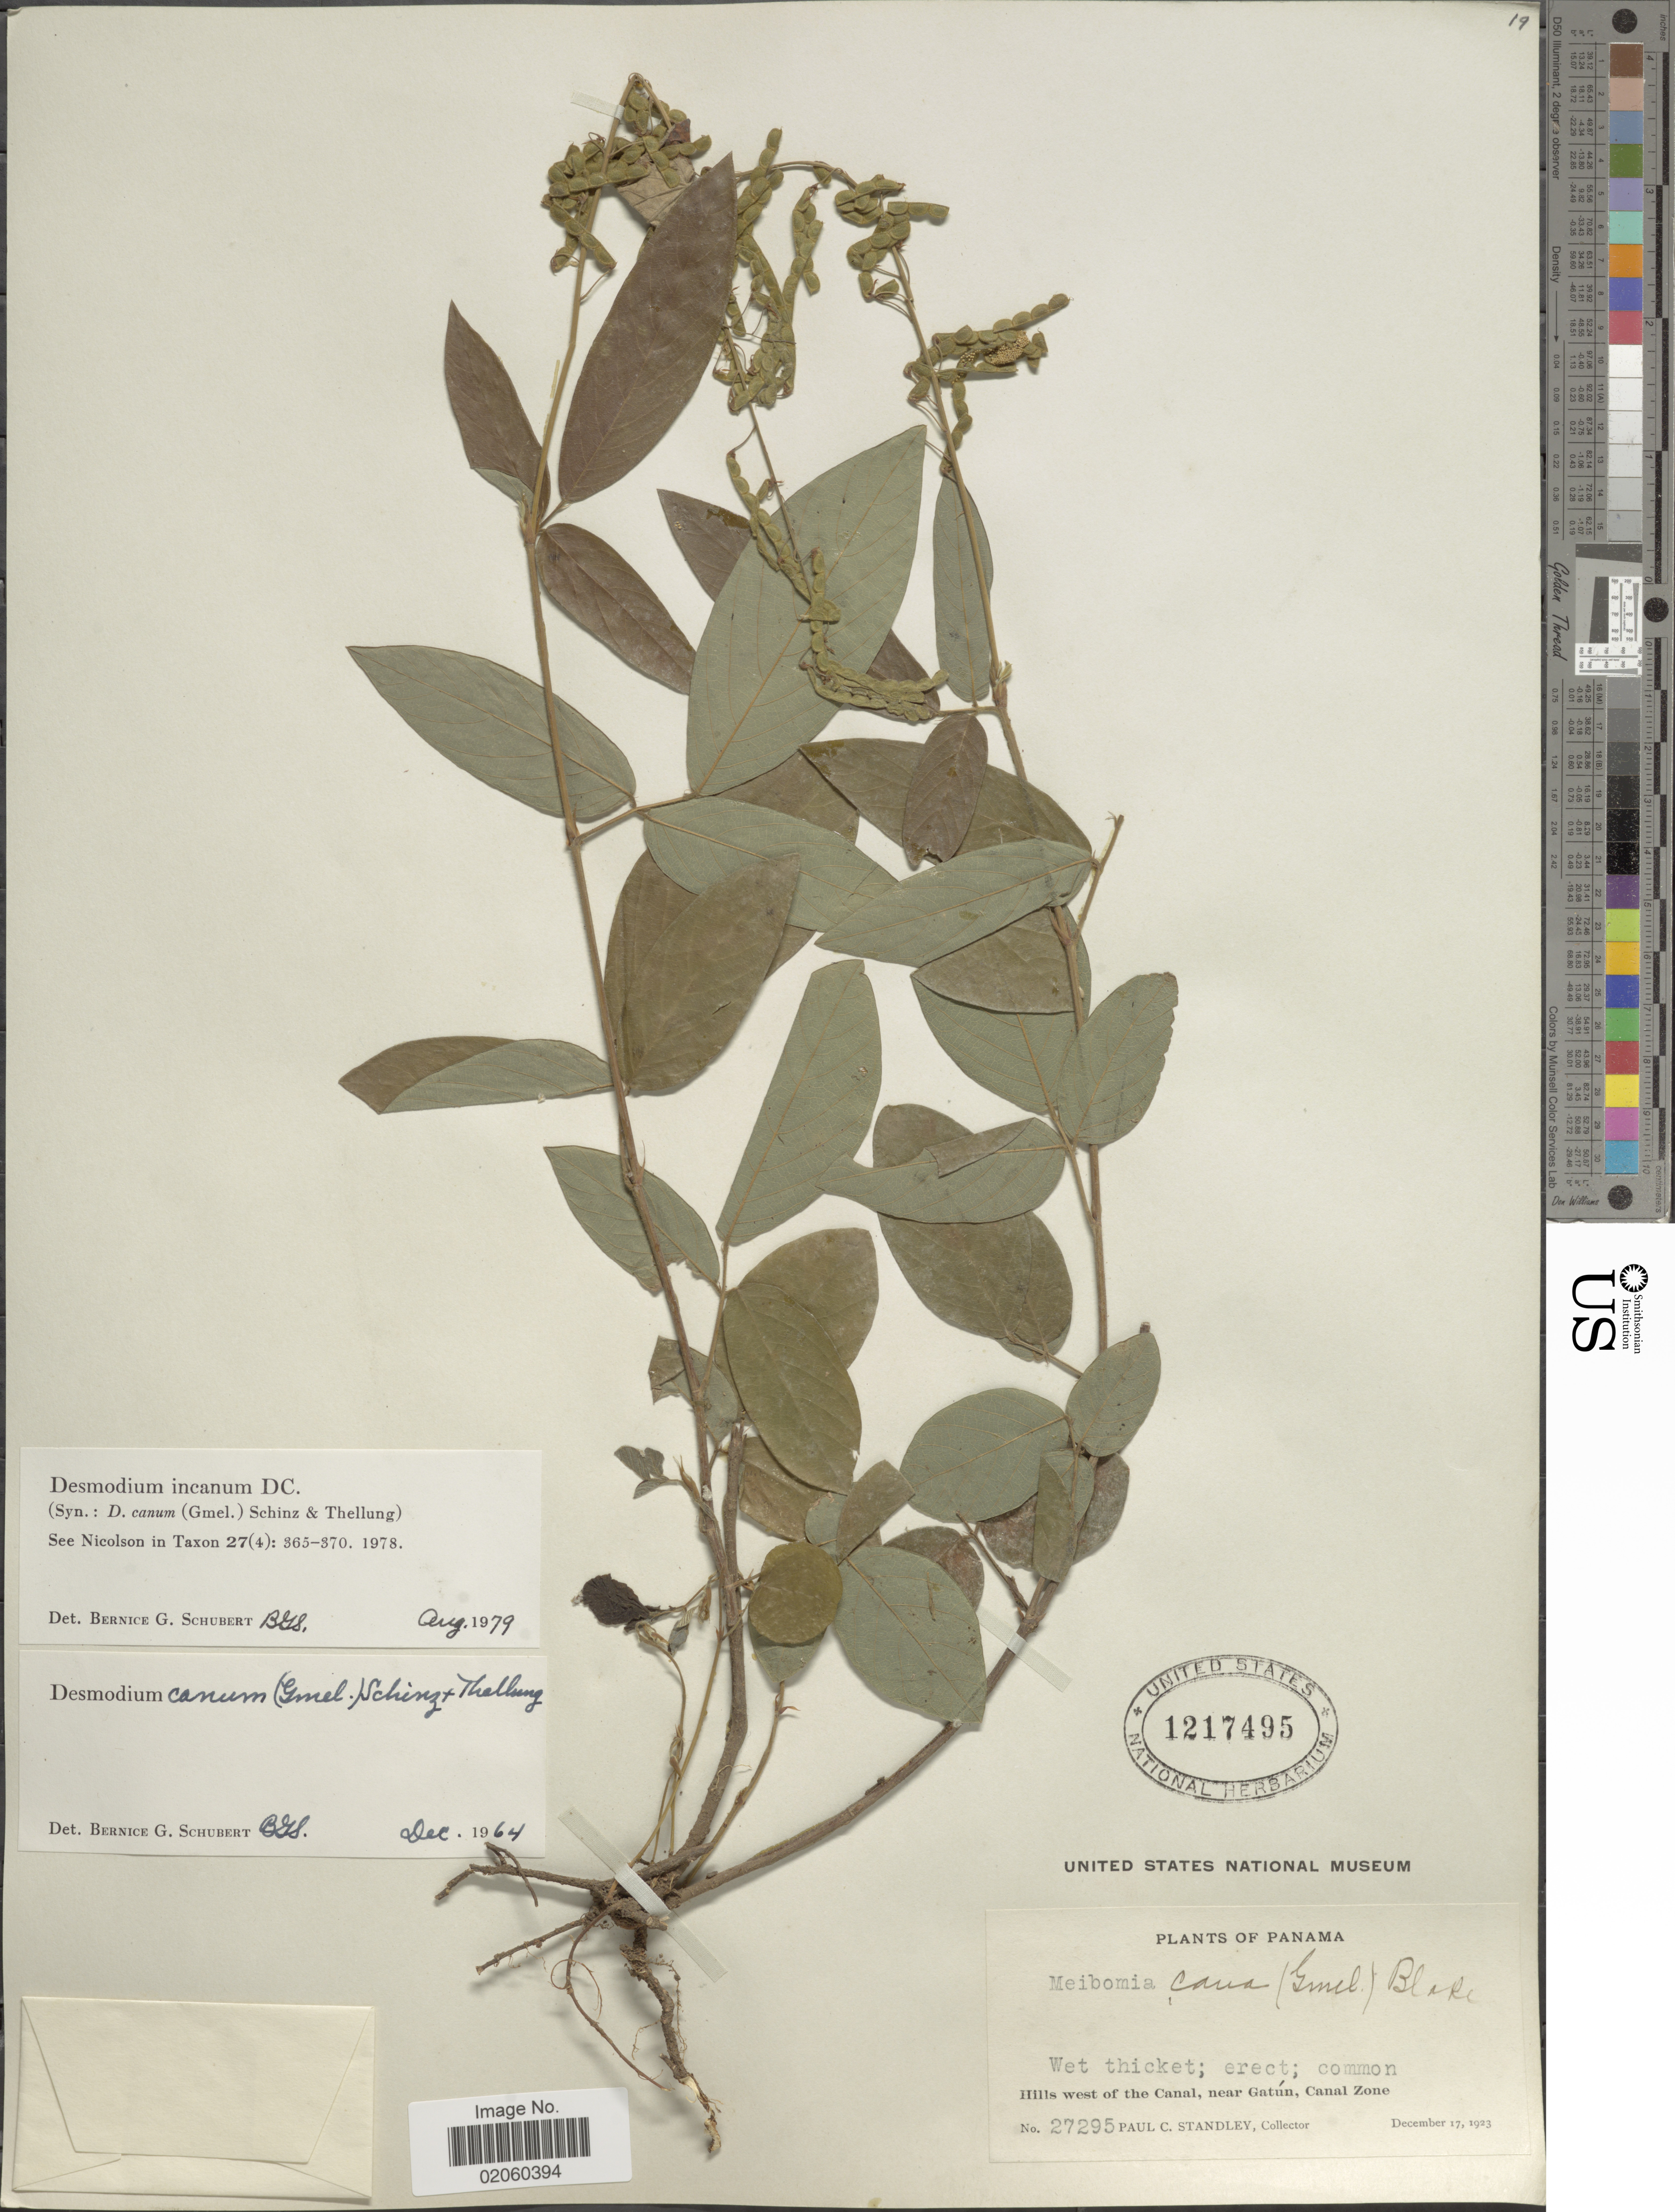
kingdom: Plantae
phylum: Tracheophyta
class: Magnoliopsida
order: Fabales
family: Fabaceae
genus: Desmodium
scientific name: Desmodium incanum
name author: (Sw.) DC.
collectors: P. C. Standley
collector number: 27295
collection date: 1923-12-17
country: Panama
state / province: Colón / Panamá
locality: Hill west of the Canal Zone, near Gatun Canal Zone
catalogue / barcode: US 1217495